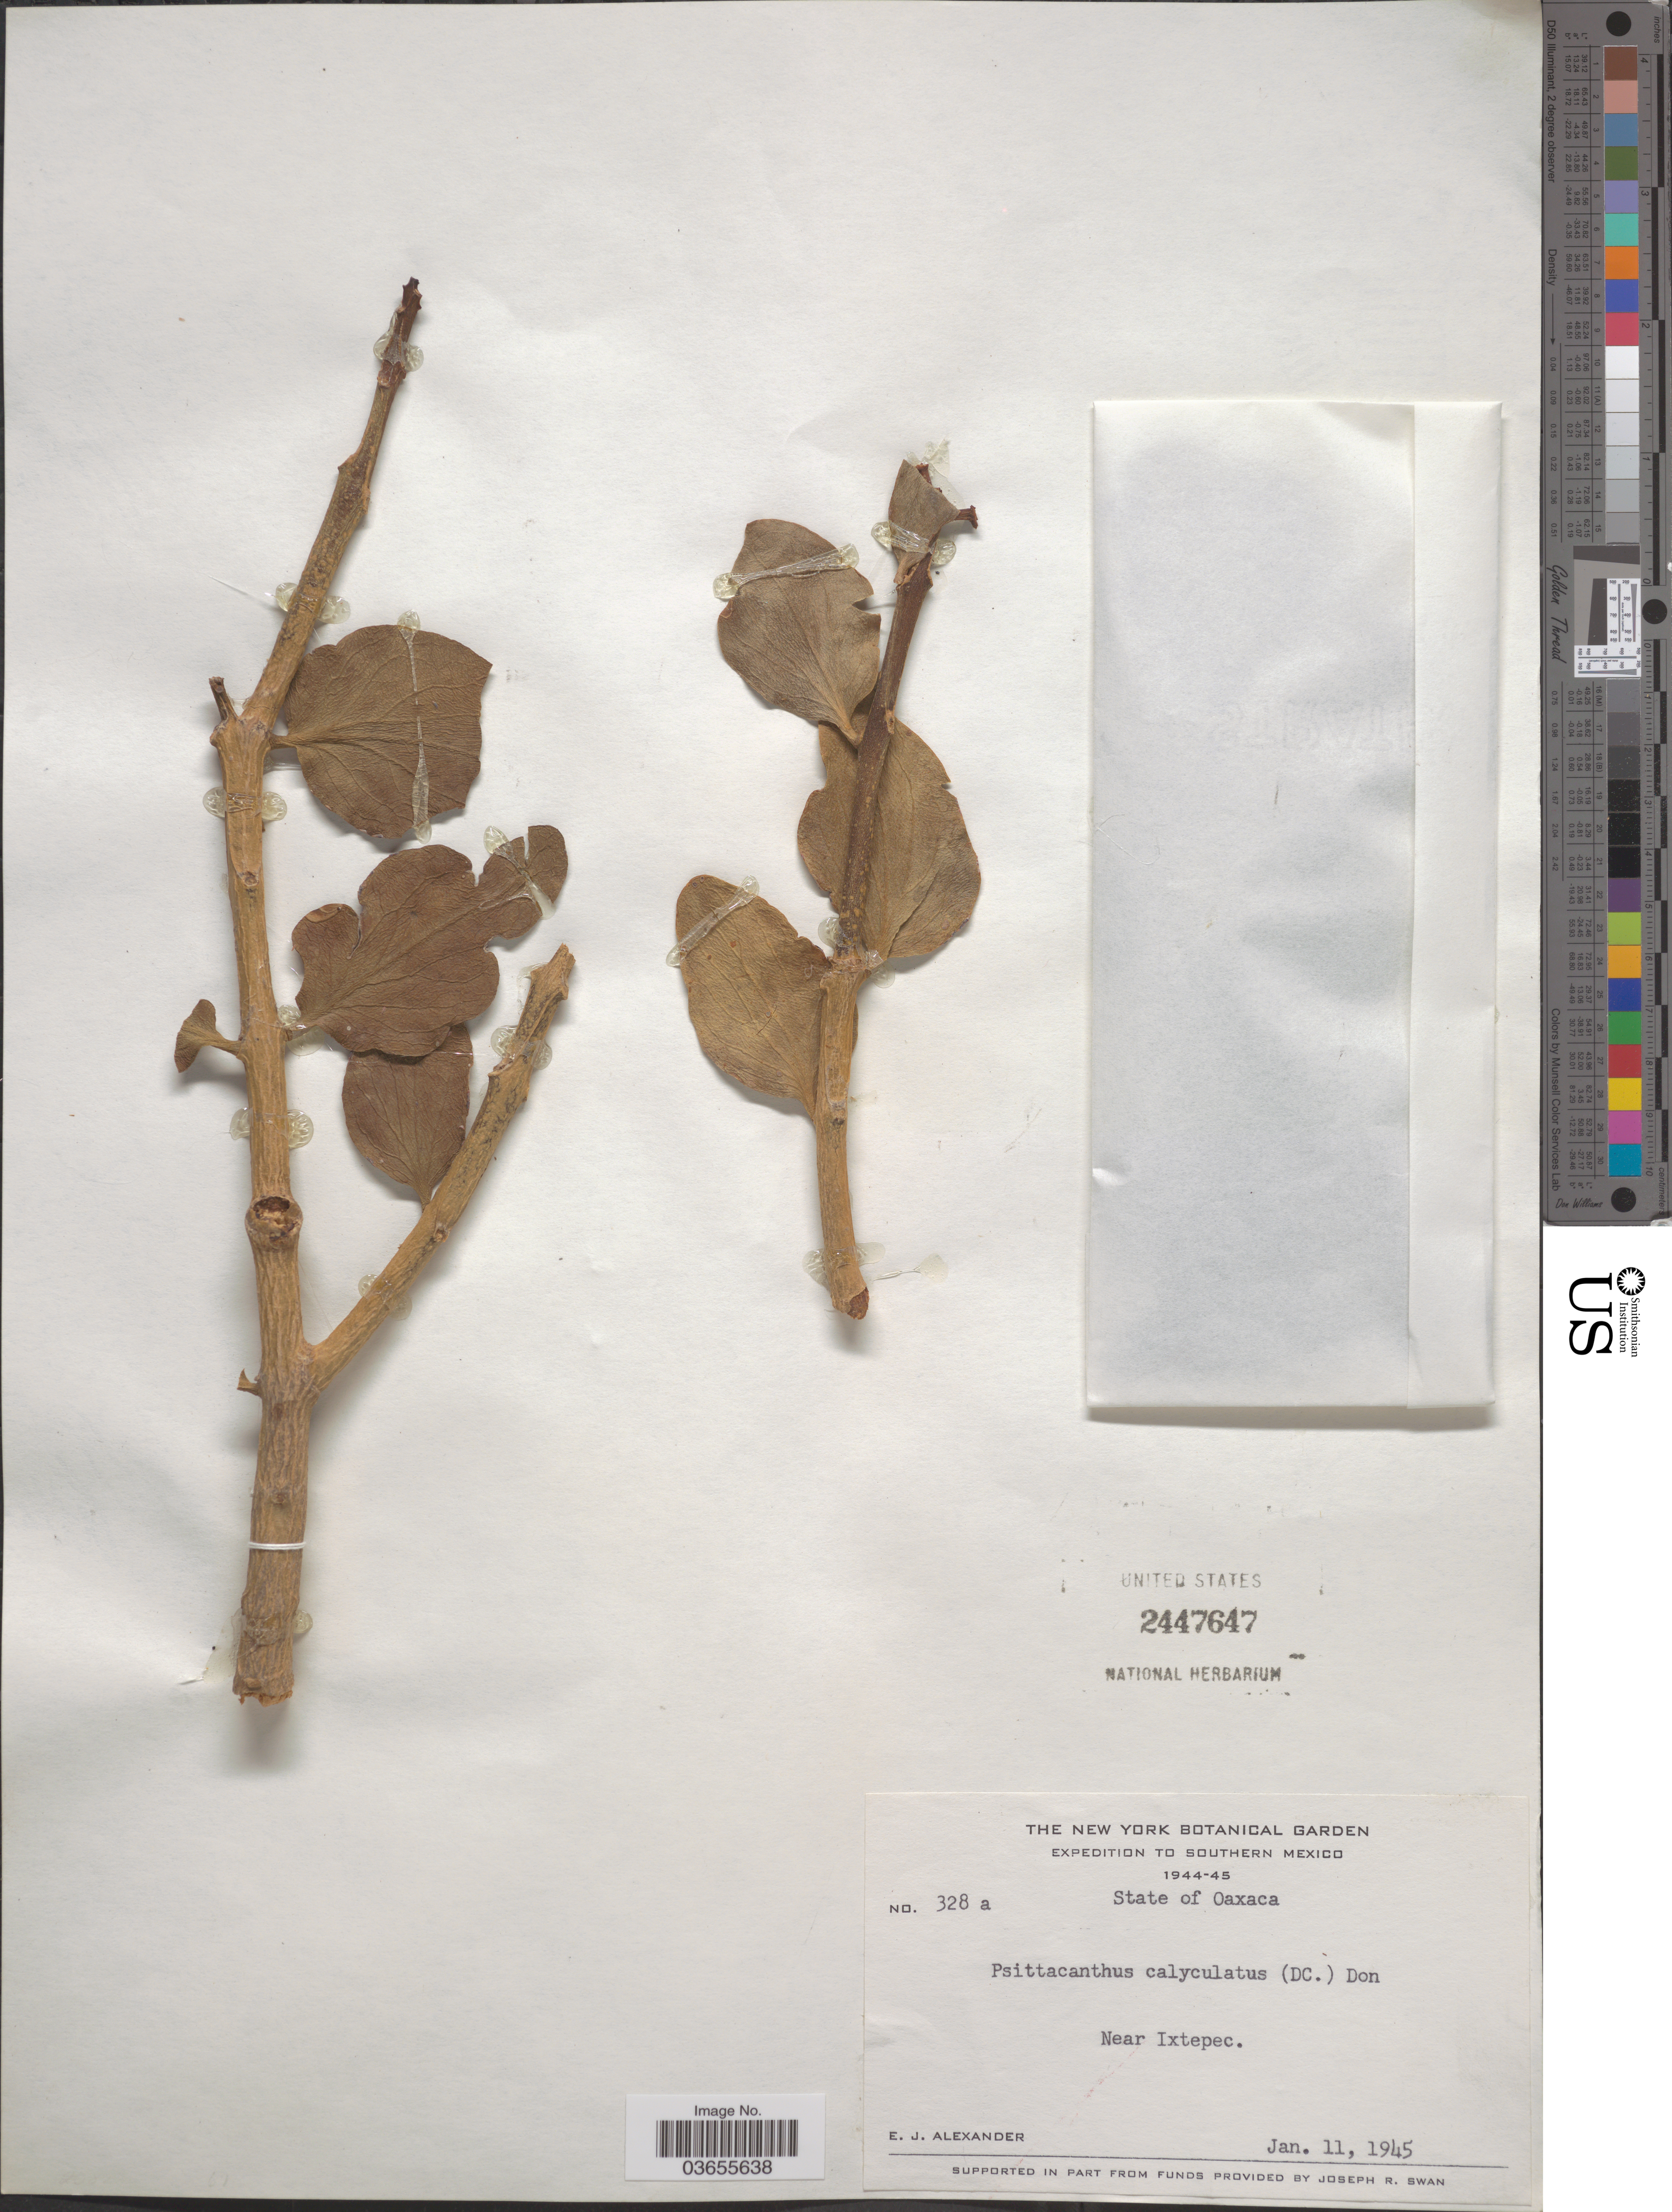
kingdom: Plantae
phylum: Tracheophyta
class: Magnoliopsida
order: Santalales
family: Loranthaceae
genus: Psittacanthus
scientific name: Psittacanthus rhynchanthus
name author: (Benth.) Kuijt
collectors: E. J. Alexander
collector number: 328 a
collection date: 1945-01-11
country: Mexico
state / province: Oaxaca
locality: Southern Mexico. Near Ixtepec.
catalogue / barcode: US 2447647